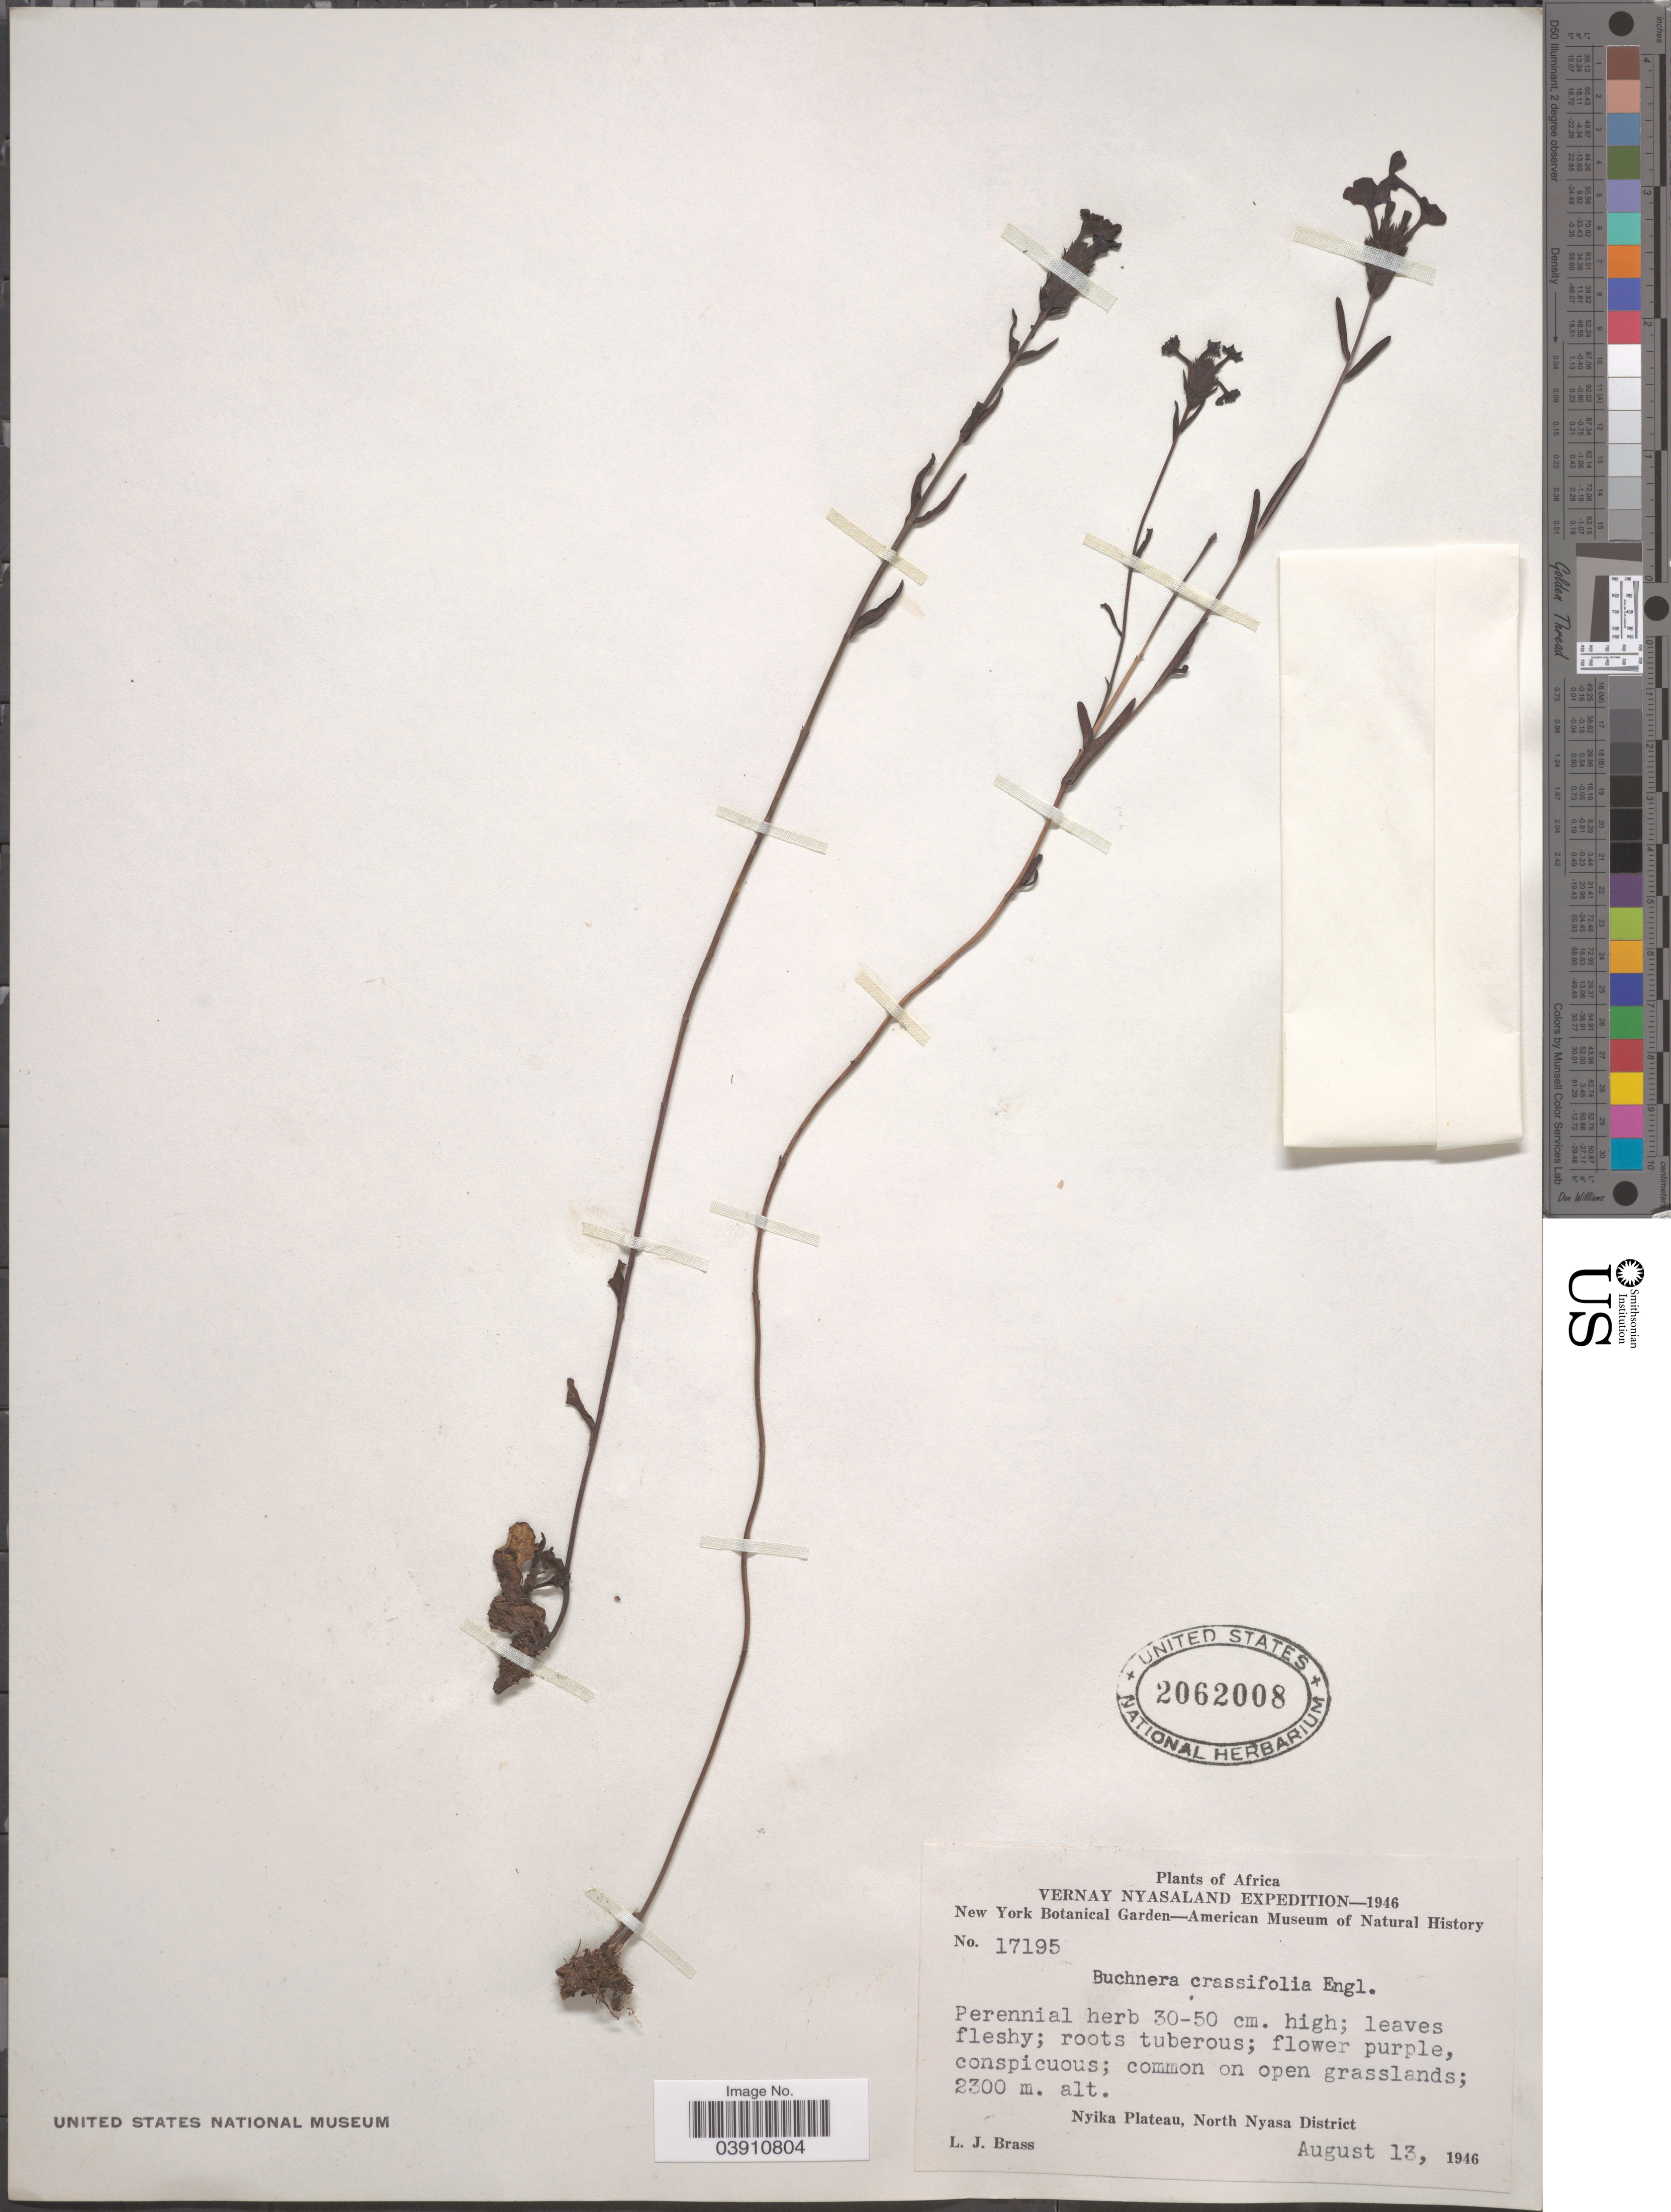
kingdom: Plantae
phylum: Tracheophyta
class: Magnoliopsida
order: Lamiales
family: Orobanchaceae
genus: Buchnera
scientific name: Buchnera crassifolia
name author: Engl.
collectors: L. J. Brass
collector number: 17195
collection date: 1946-08-13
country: Malawi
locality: Vernay Nyasaland. Nyika Plateau, North Nyasa District.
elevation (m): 2300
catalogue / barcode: US 2062008